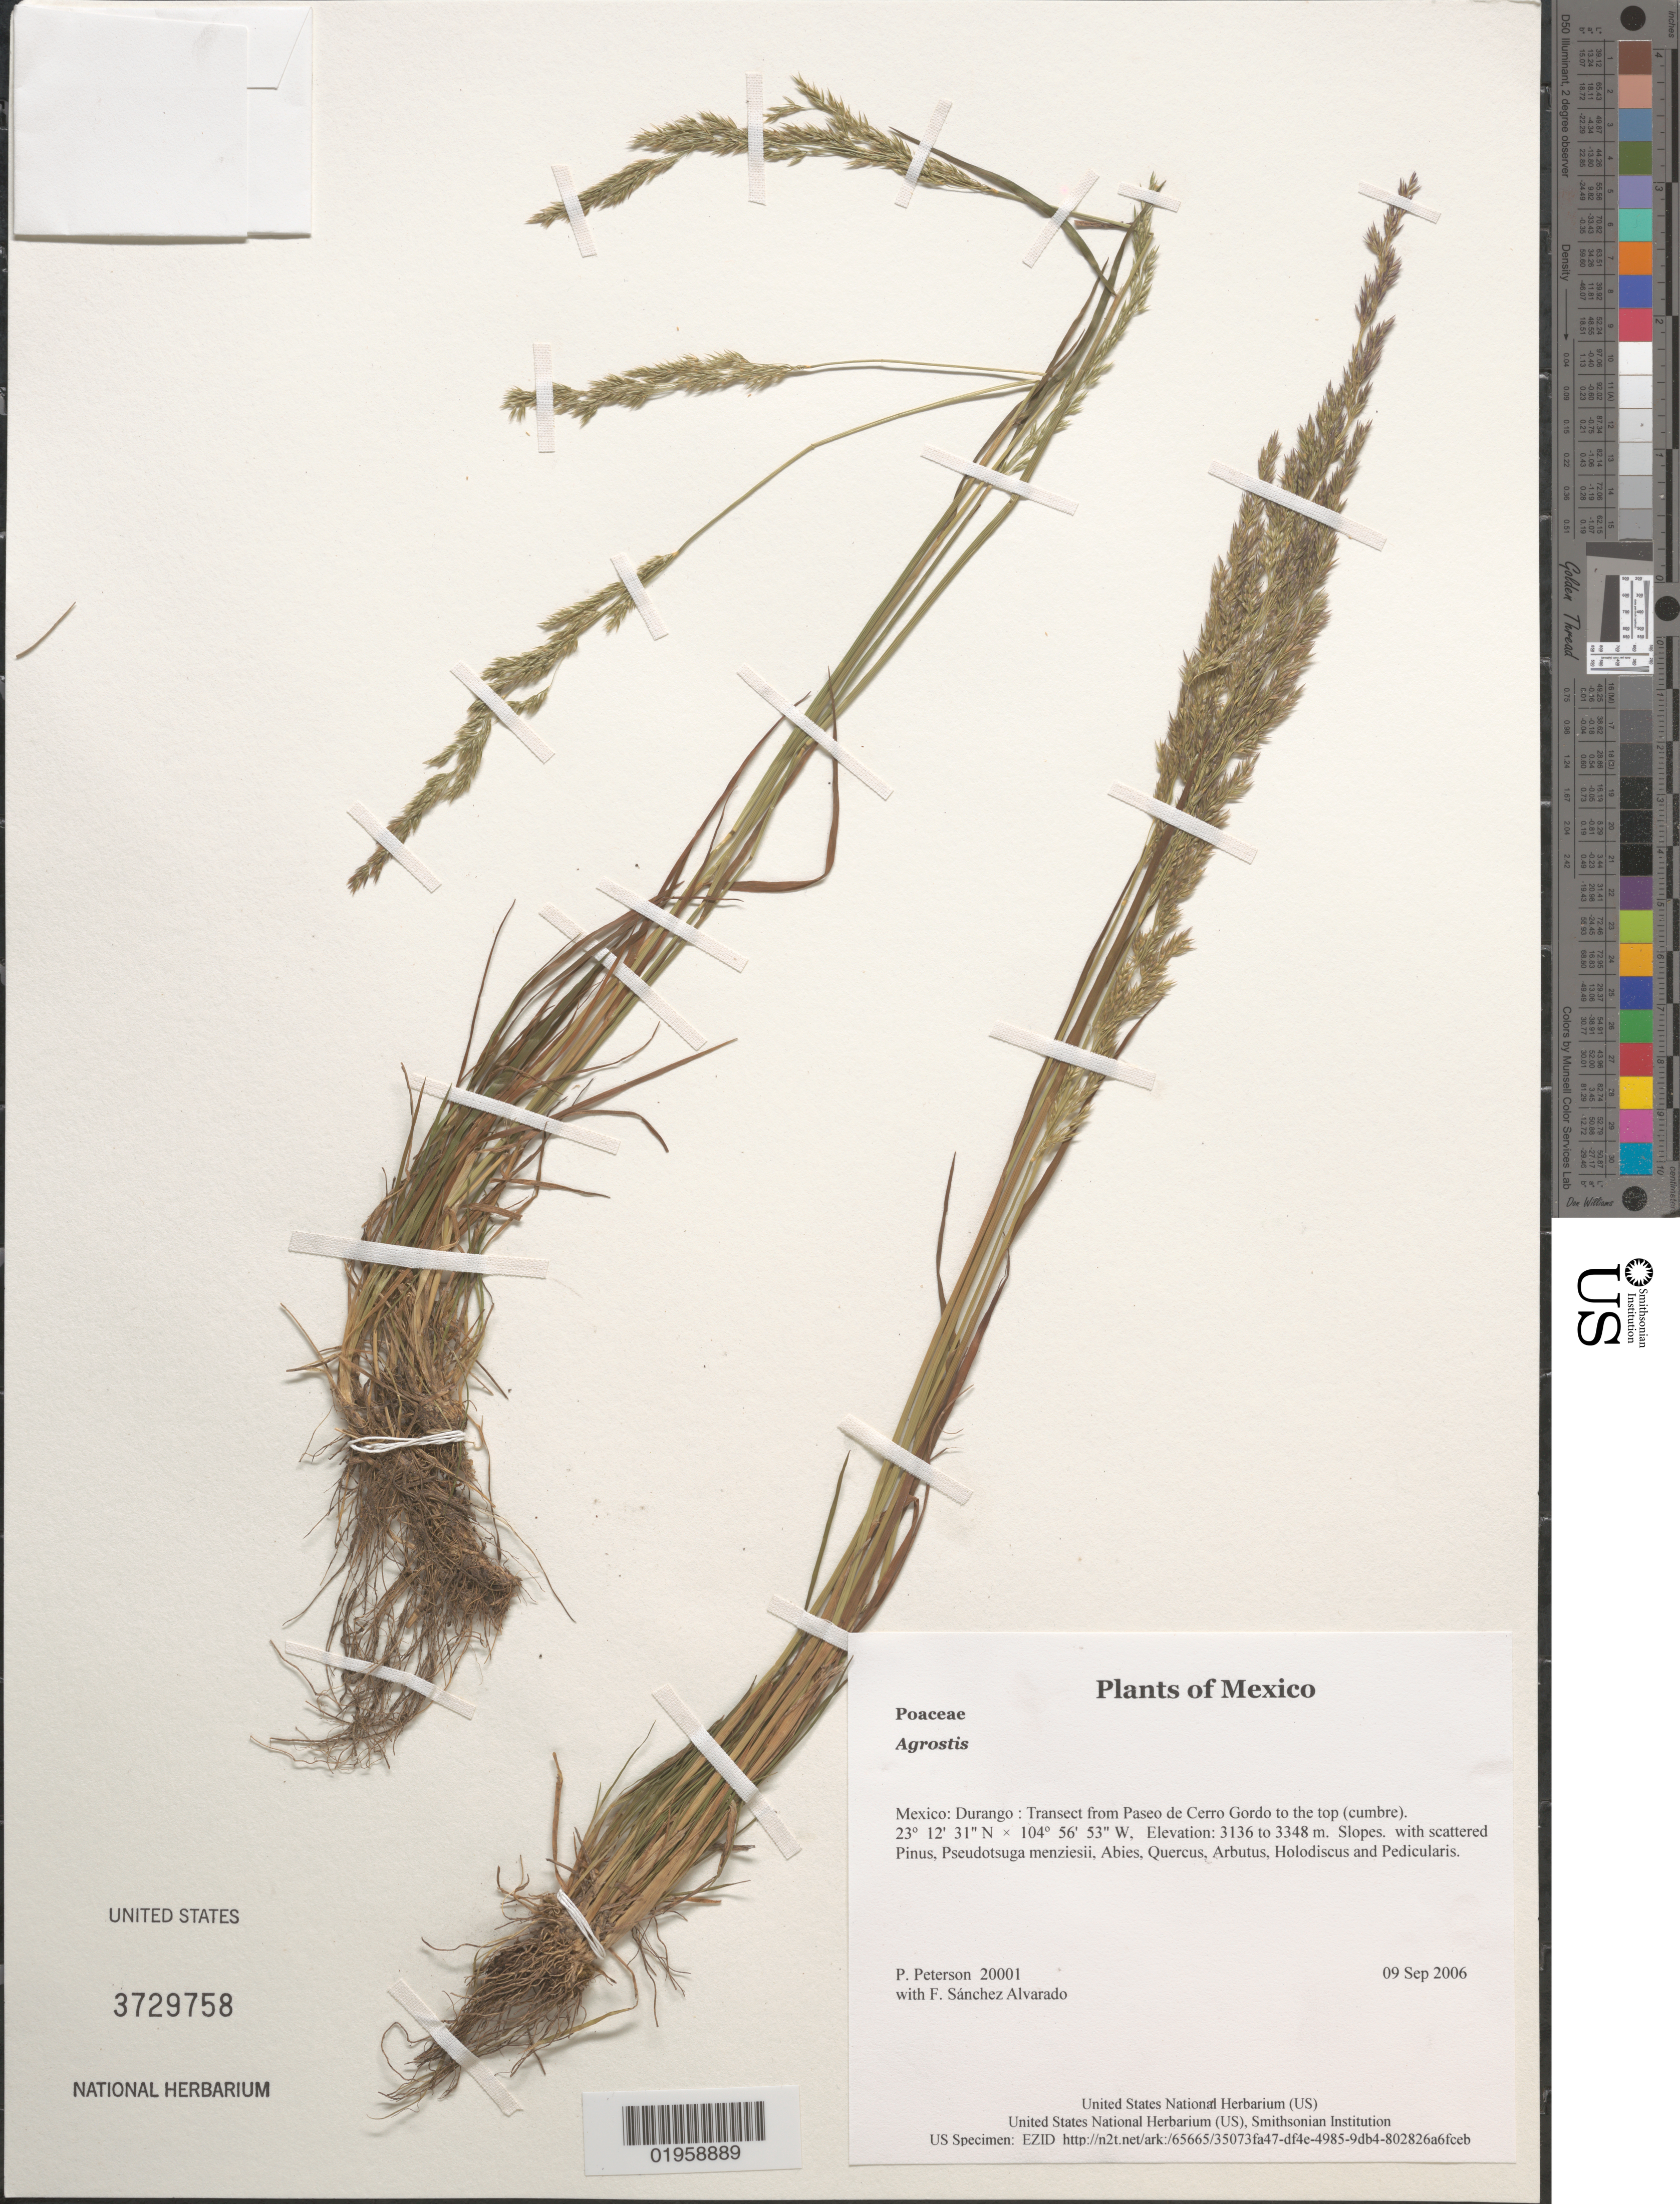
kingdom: Plantae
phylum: Tracheophyta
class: Liliopsida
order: Poales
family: Poaceae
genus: Agrostis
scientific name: Agrostis sp.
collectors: P. M. Peterson & F. Sánchez Alvarado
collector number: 20001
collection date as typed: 09 Sep 2006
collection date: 2006-09-09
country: Mexico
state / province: Durango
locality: Transect from Paseo de Cerro Gordo to the top (cumbre).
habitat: Slopes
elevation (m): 3136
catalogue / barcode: US 3729758